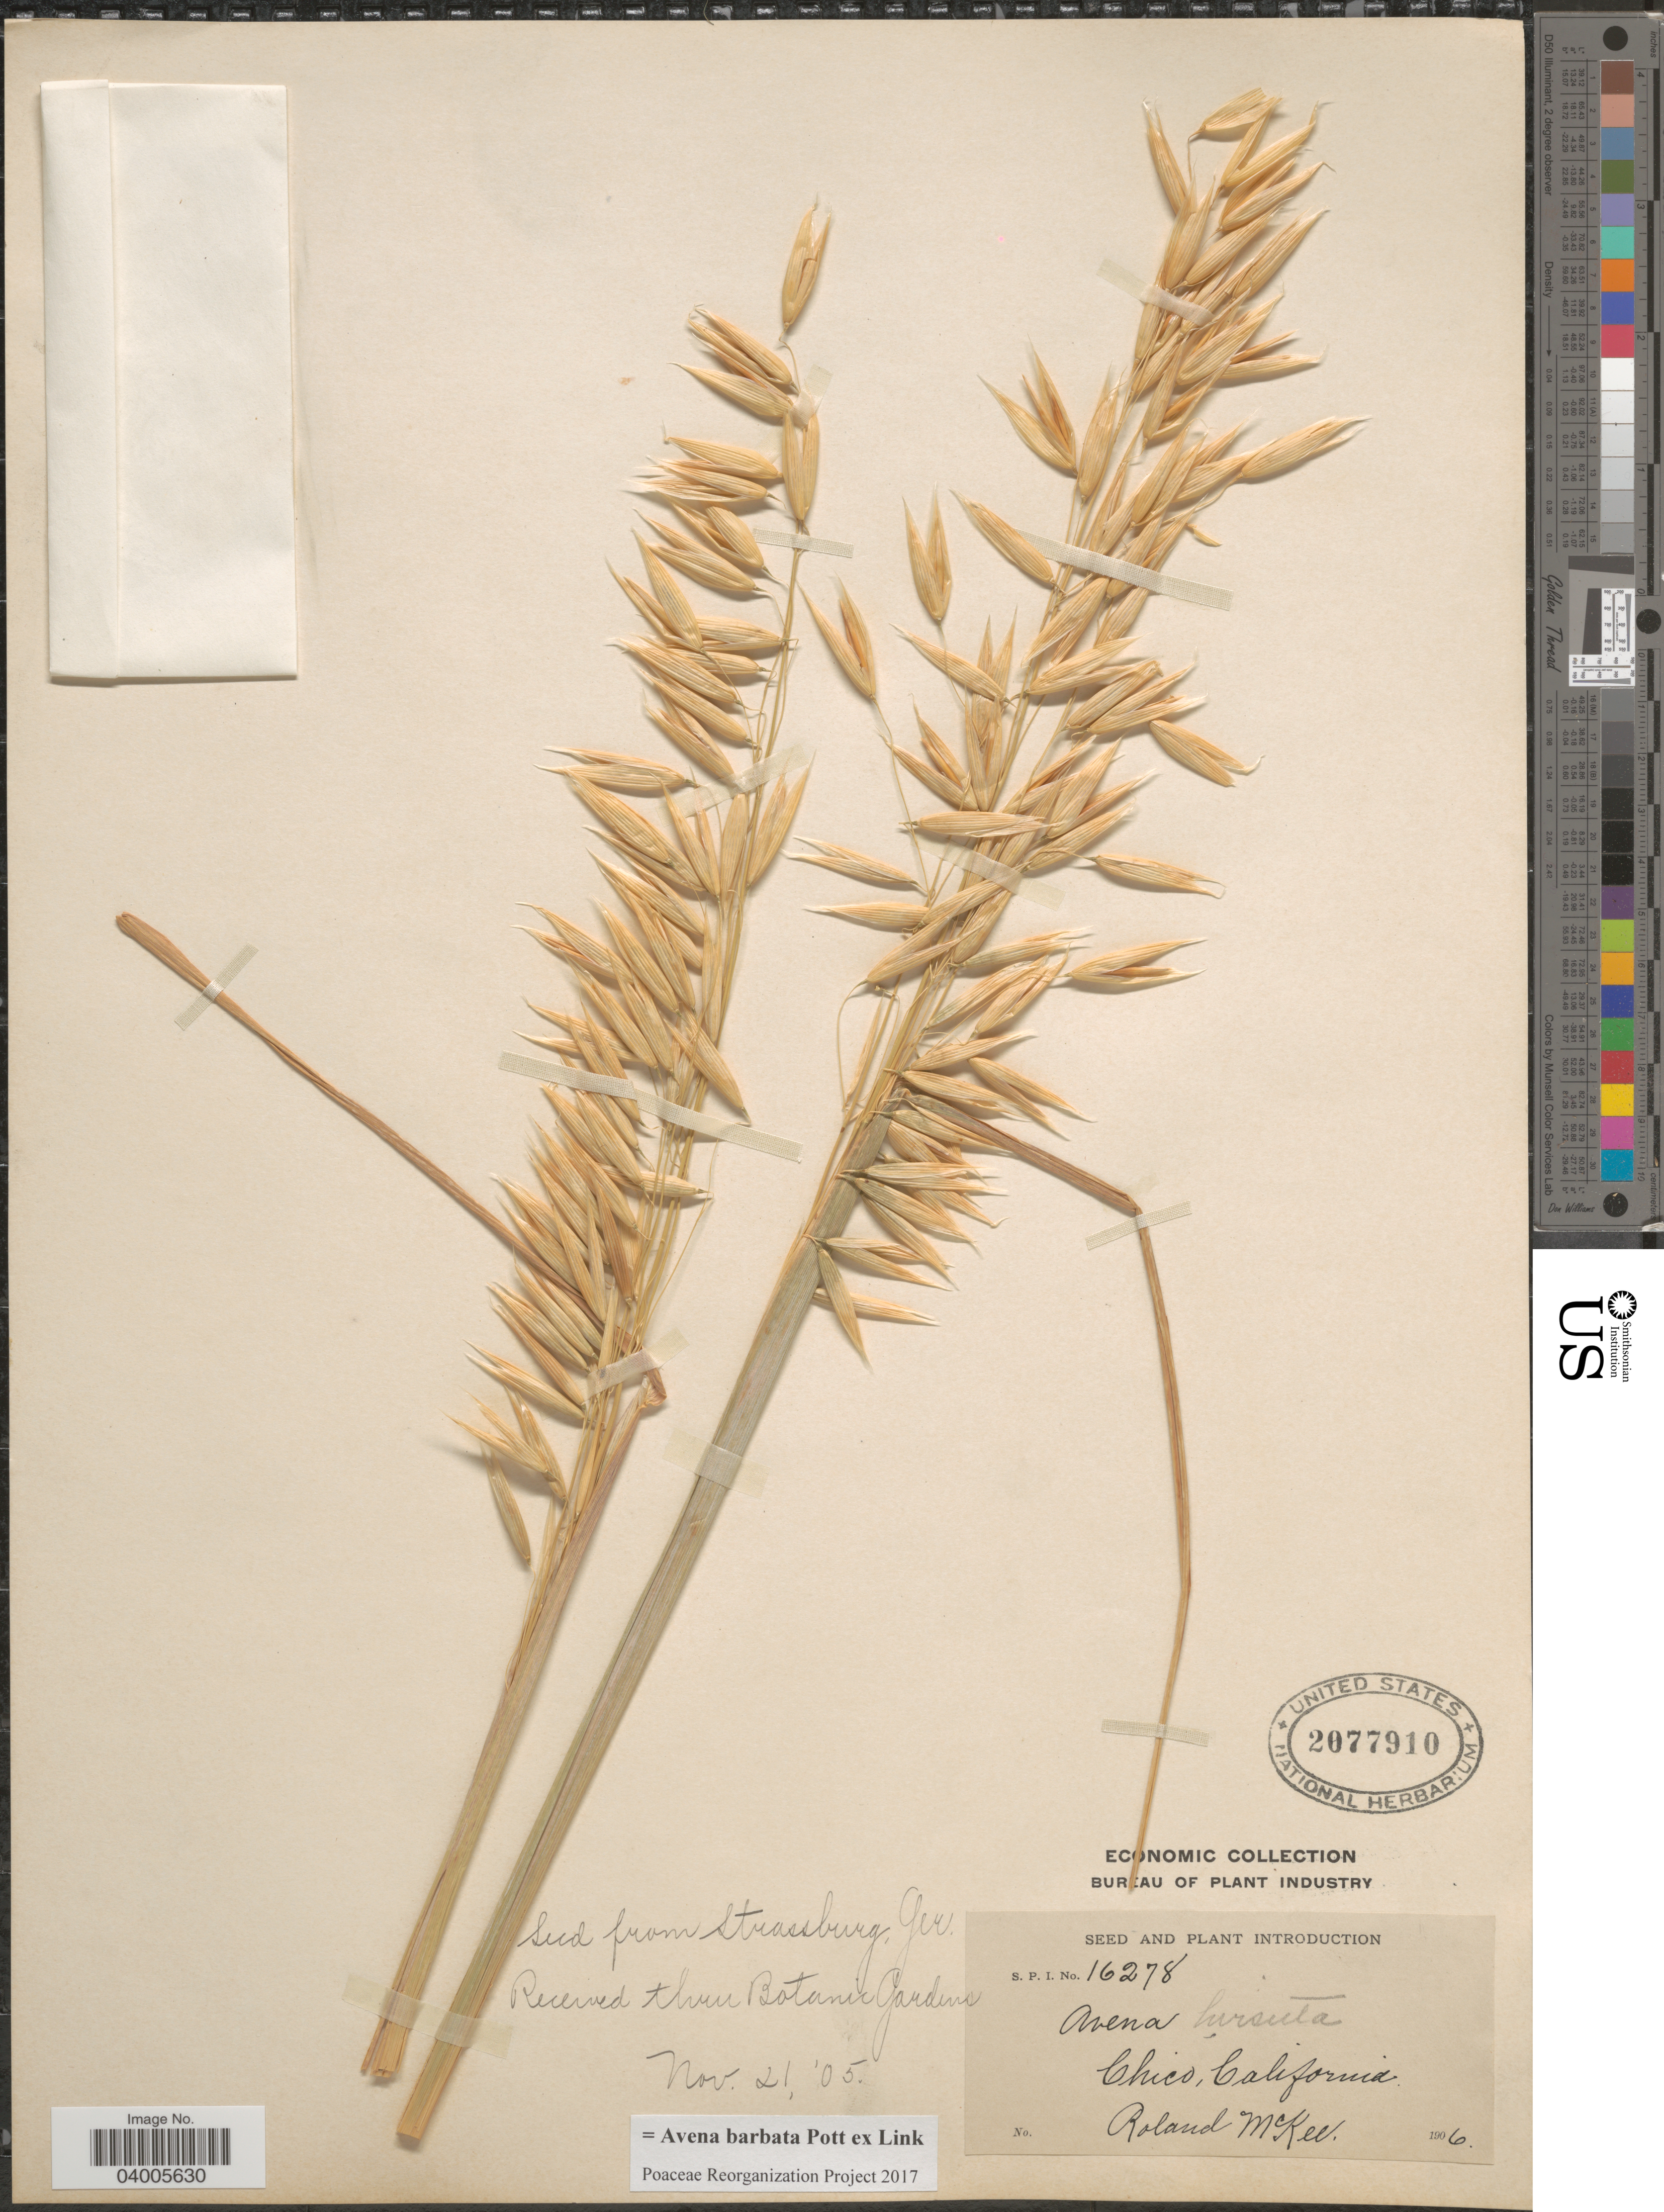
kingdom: Plantae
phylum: Tracheophyta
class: Liliopsida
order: Poales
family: Poaceae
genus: Avena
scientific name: Avena barbata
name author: Pott ex Link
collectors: R. Mckee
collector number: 16278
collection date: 1906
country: United States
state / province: California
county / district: Butte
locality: Chico.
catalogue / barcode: US 2077910